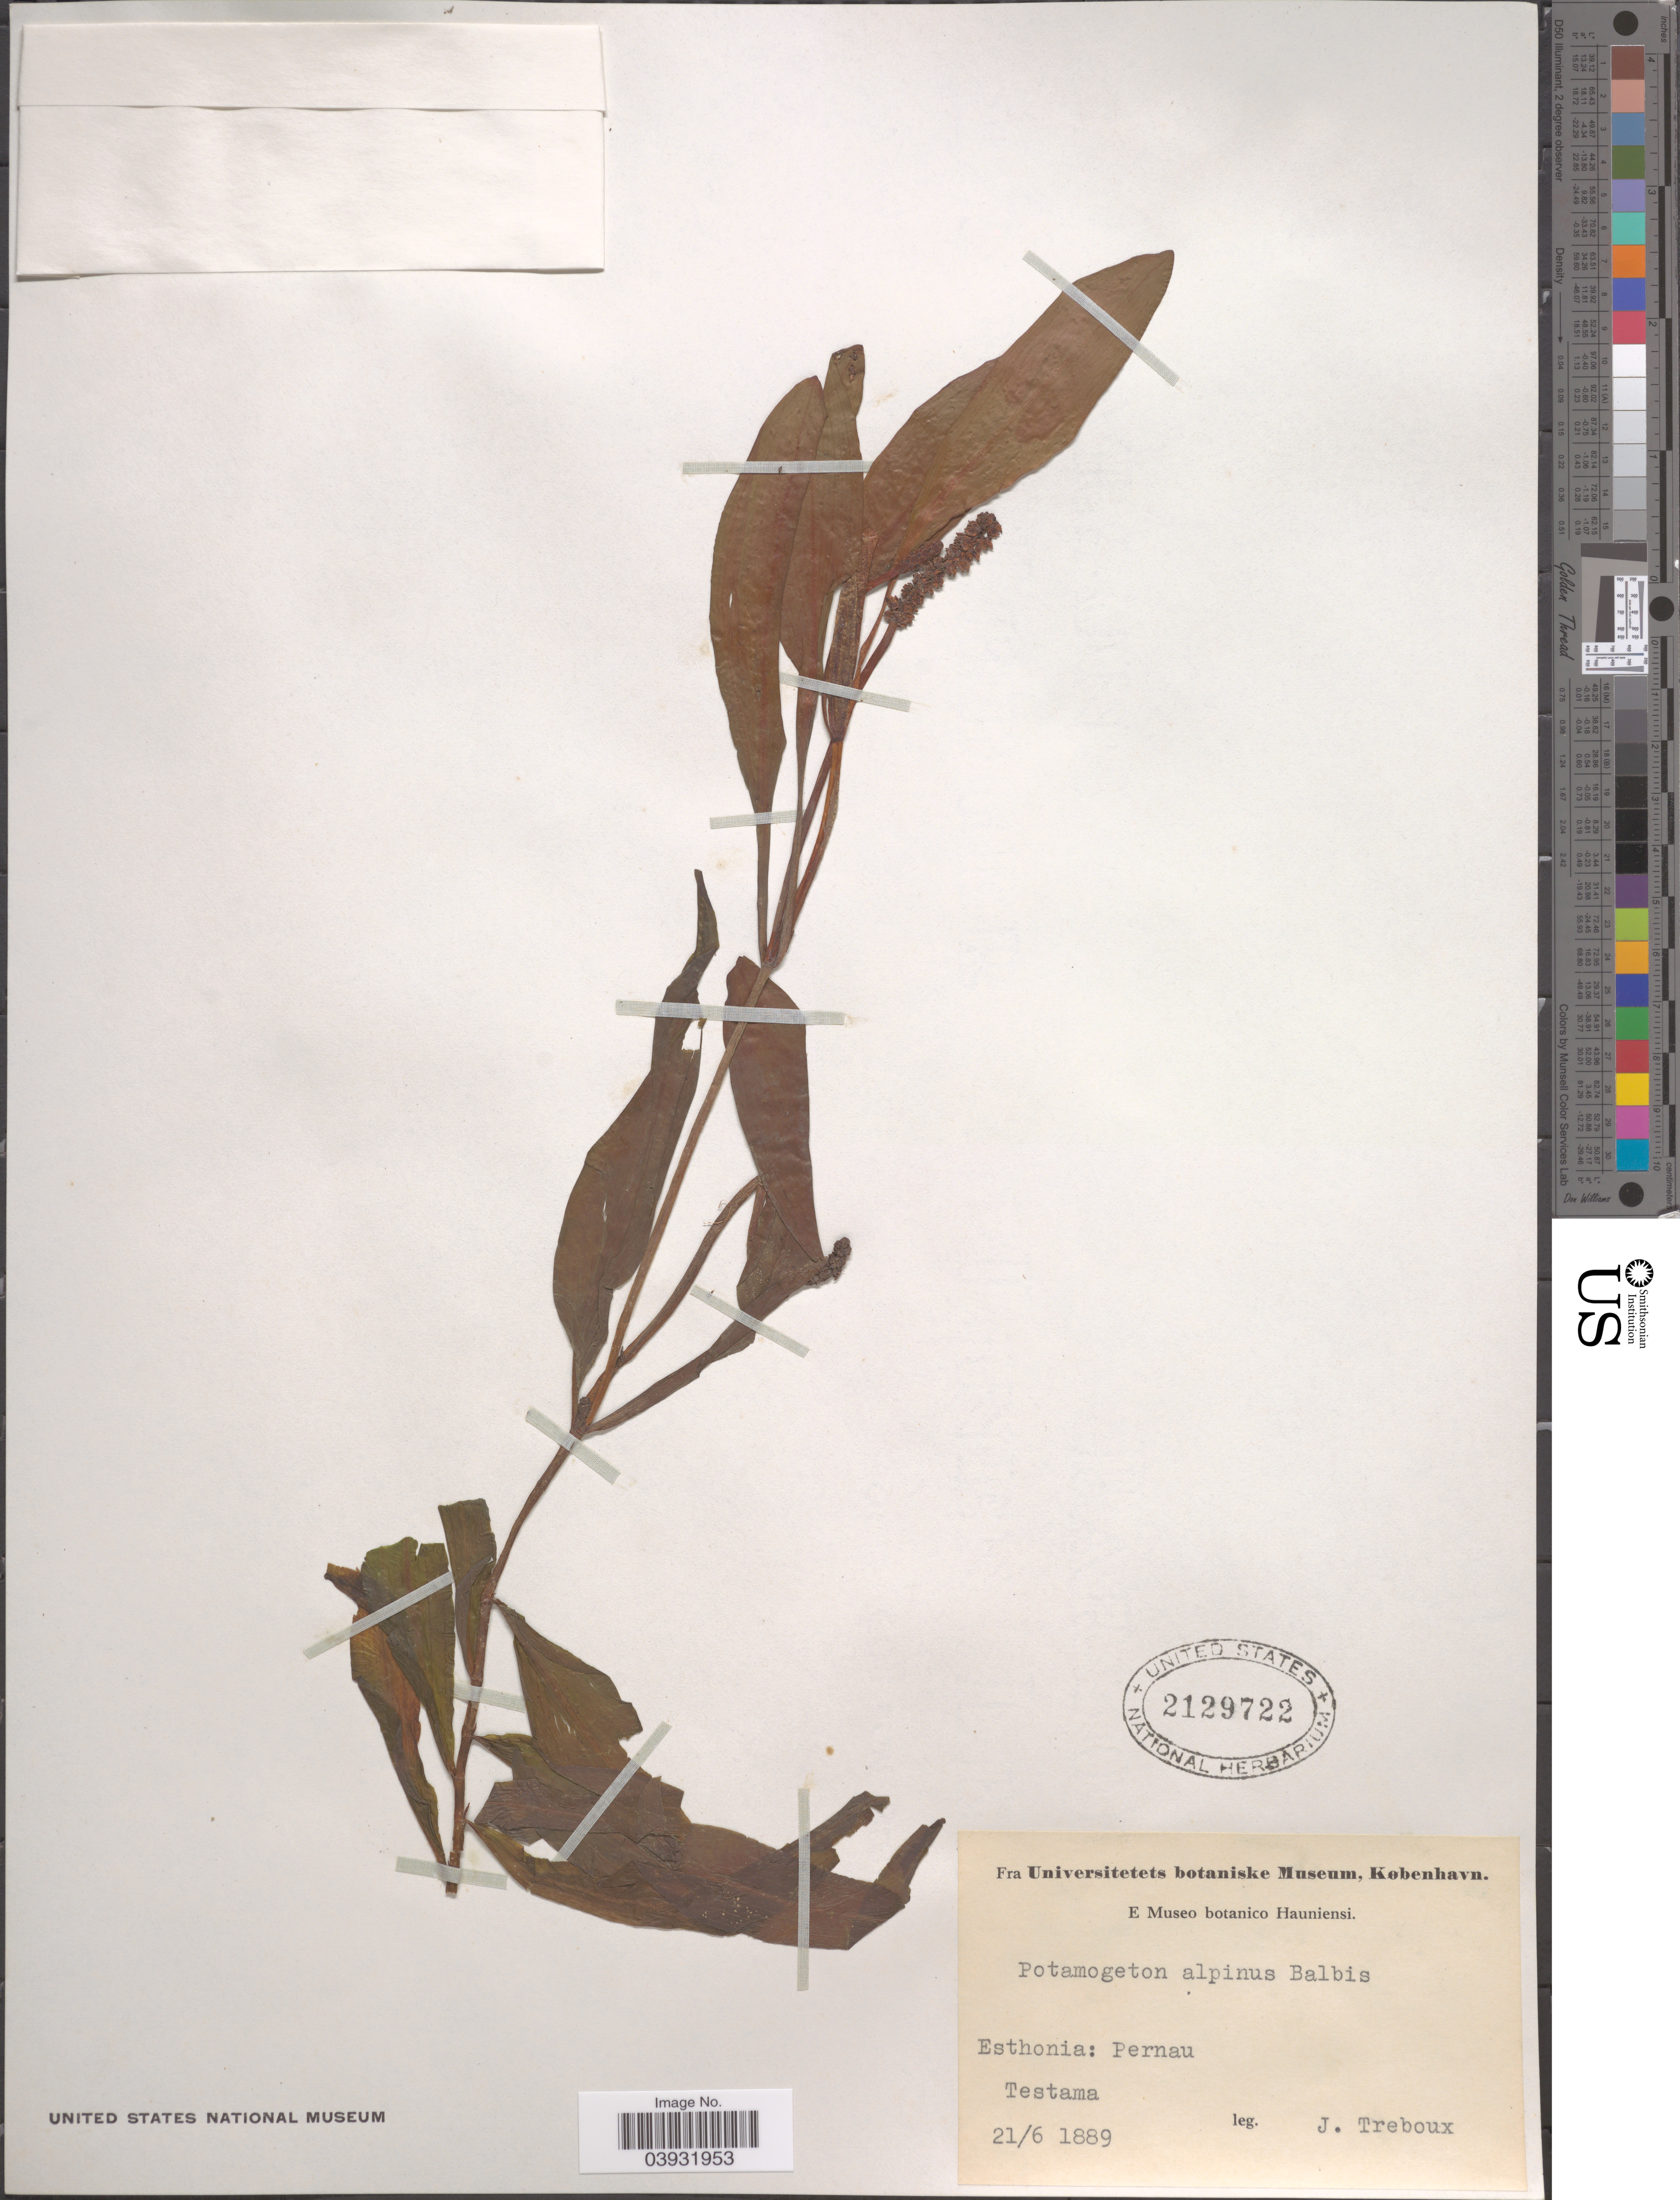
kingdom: Plantae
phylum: Tracheophyta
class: Liliopsida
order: Alismatales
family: Potamogetonaceae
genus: Potamogeton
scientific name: Potamogeton alpinus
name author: Balb.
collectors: J. Treboux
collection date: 1889-06-21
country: Estonia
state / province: Pärnumaa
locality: Esthonia: Pernau. Testama.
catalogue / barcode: US 2129722